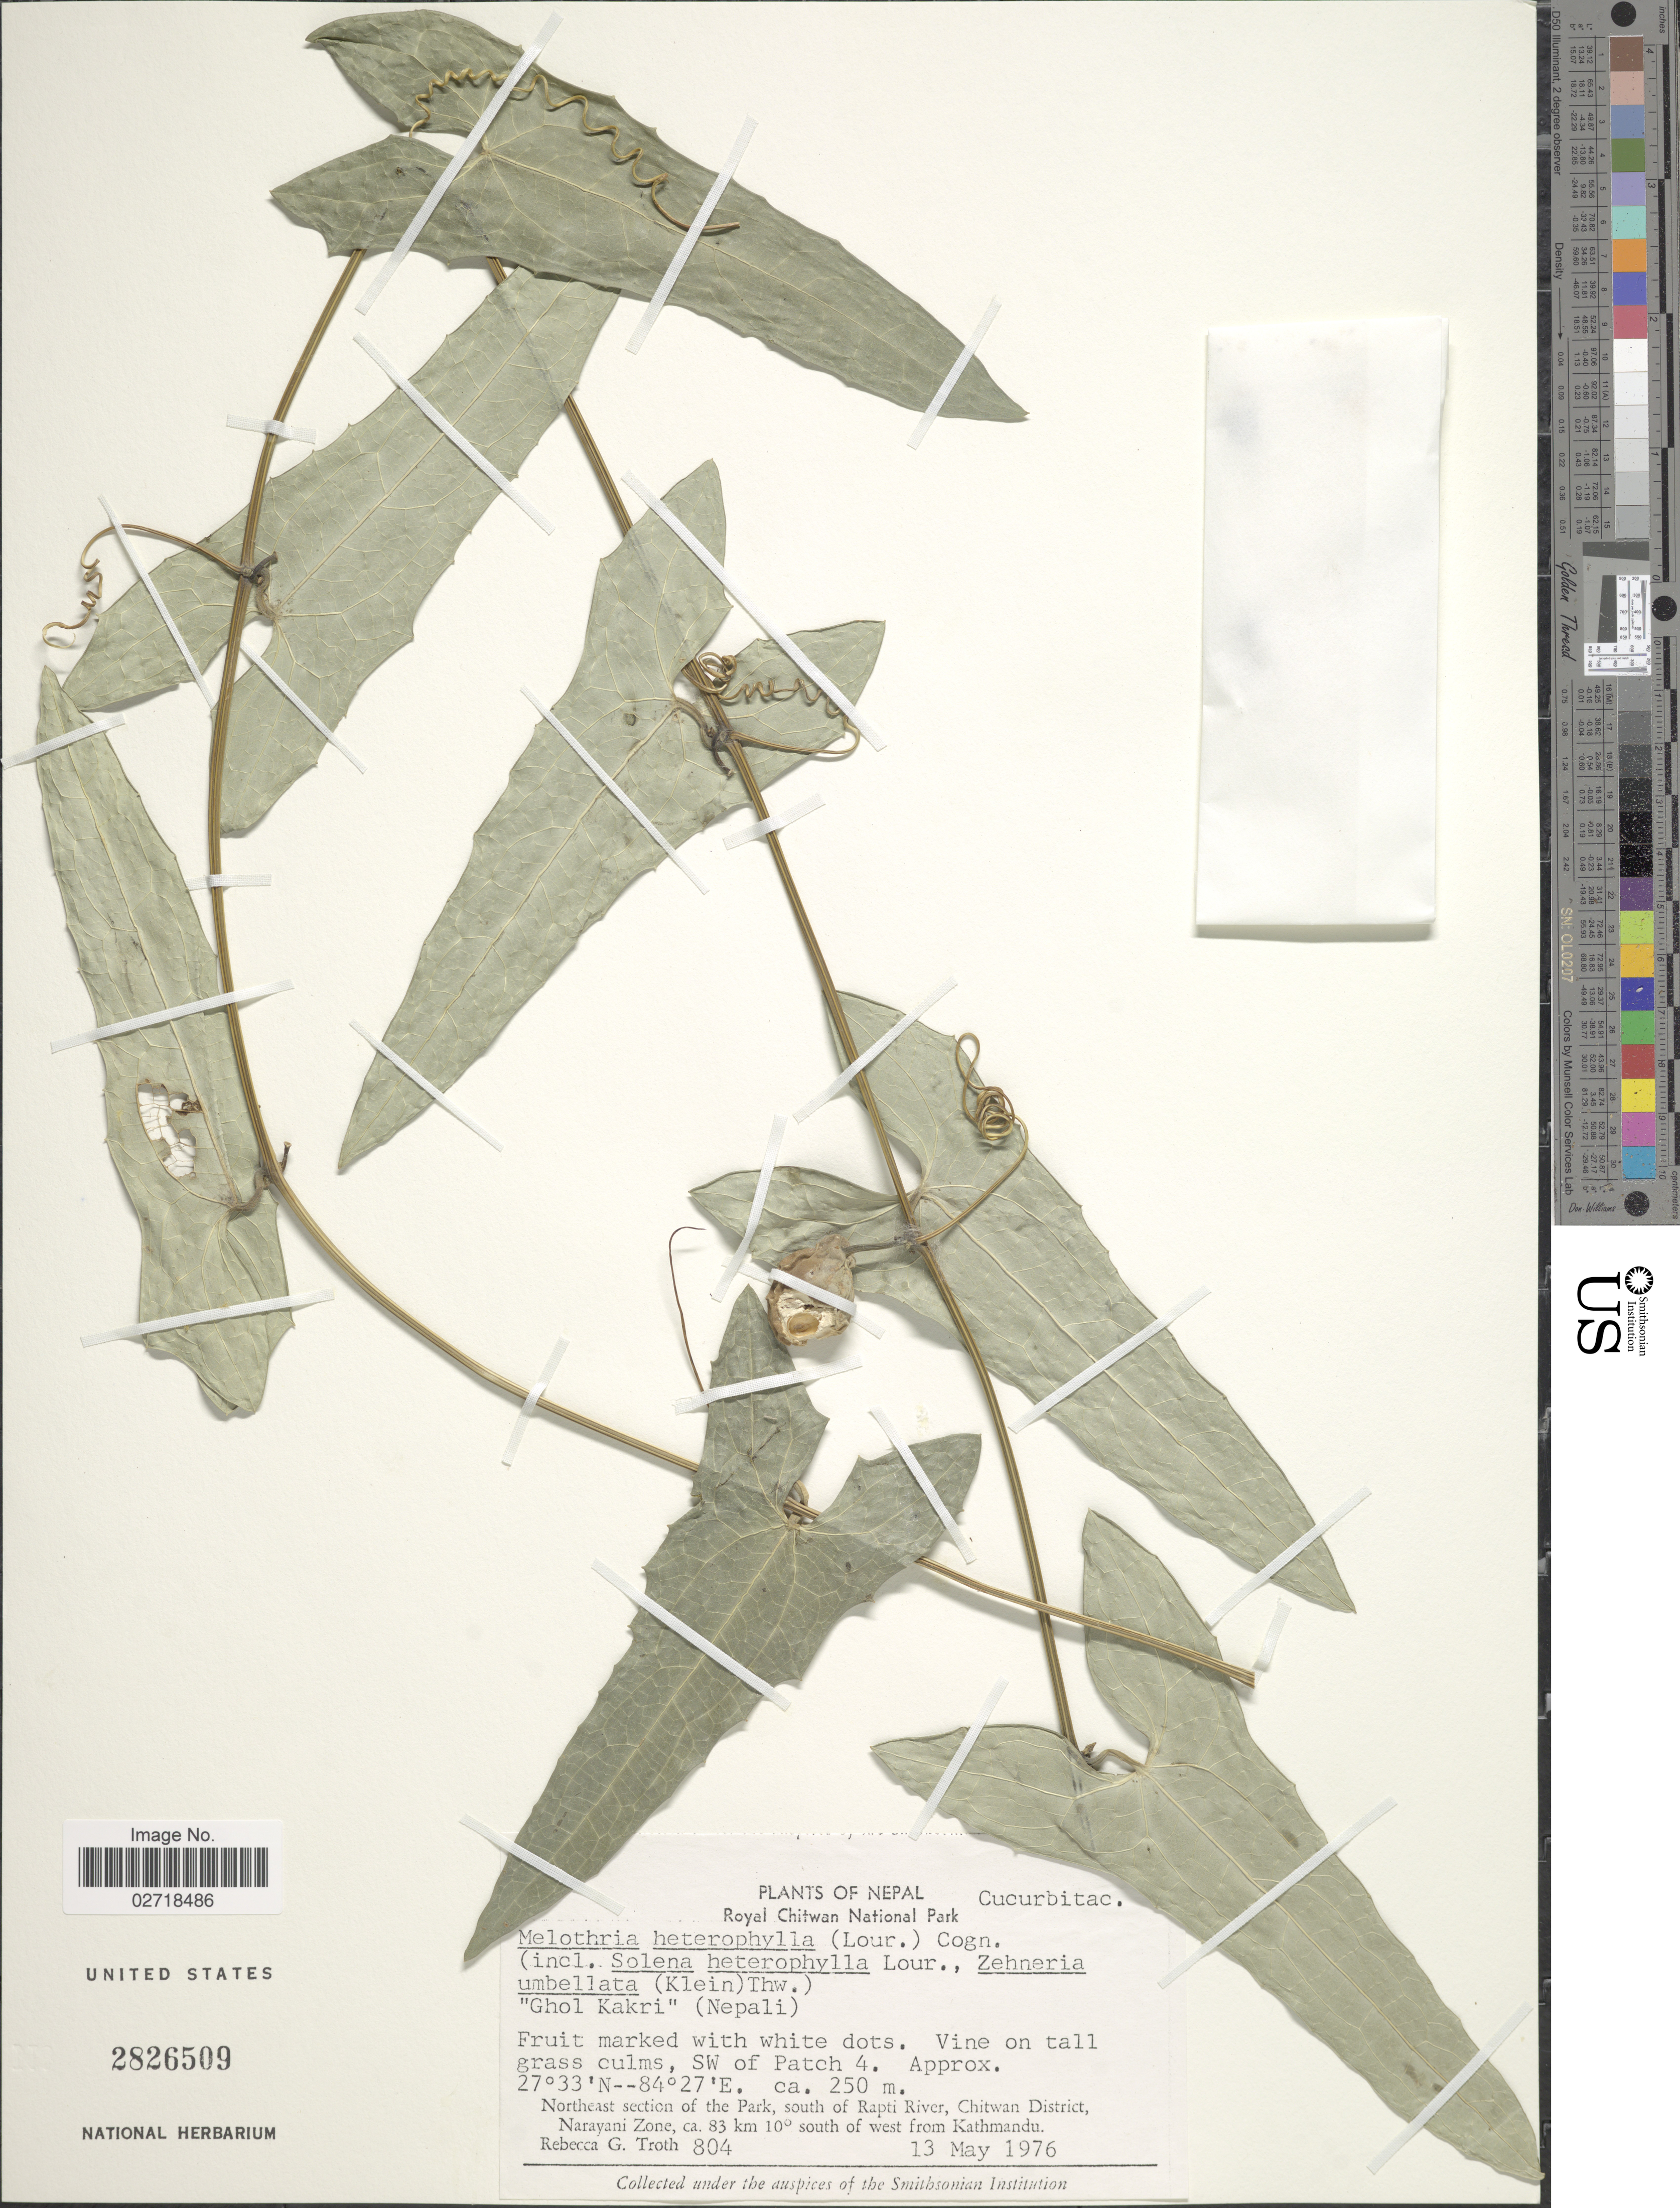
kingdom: Plantae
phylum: Tracheophyta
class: Magnoliopsida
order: Cucurbitales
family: Cucurbitaceae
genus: Solena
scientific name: Solena heterophylla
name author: Lour.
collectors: R. Troth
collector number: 804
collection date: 1976-05-13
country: Nepal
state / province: Narayani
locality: Royal Chitwan National Park. Northeast section of the Park, south of Rapti River, Chitwan District ca. 83 km 10° south of west from Kathmandu, SW of Patch 4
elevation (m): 250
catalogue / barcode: US 2826509